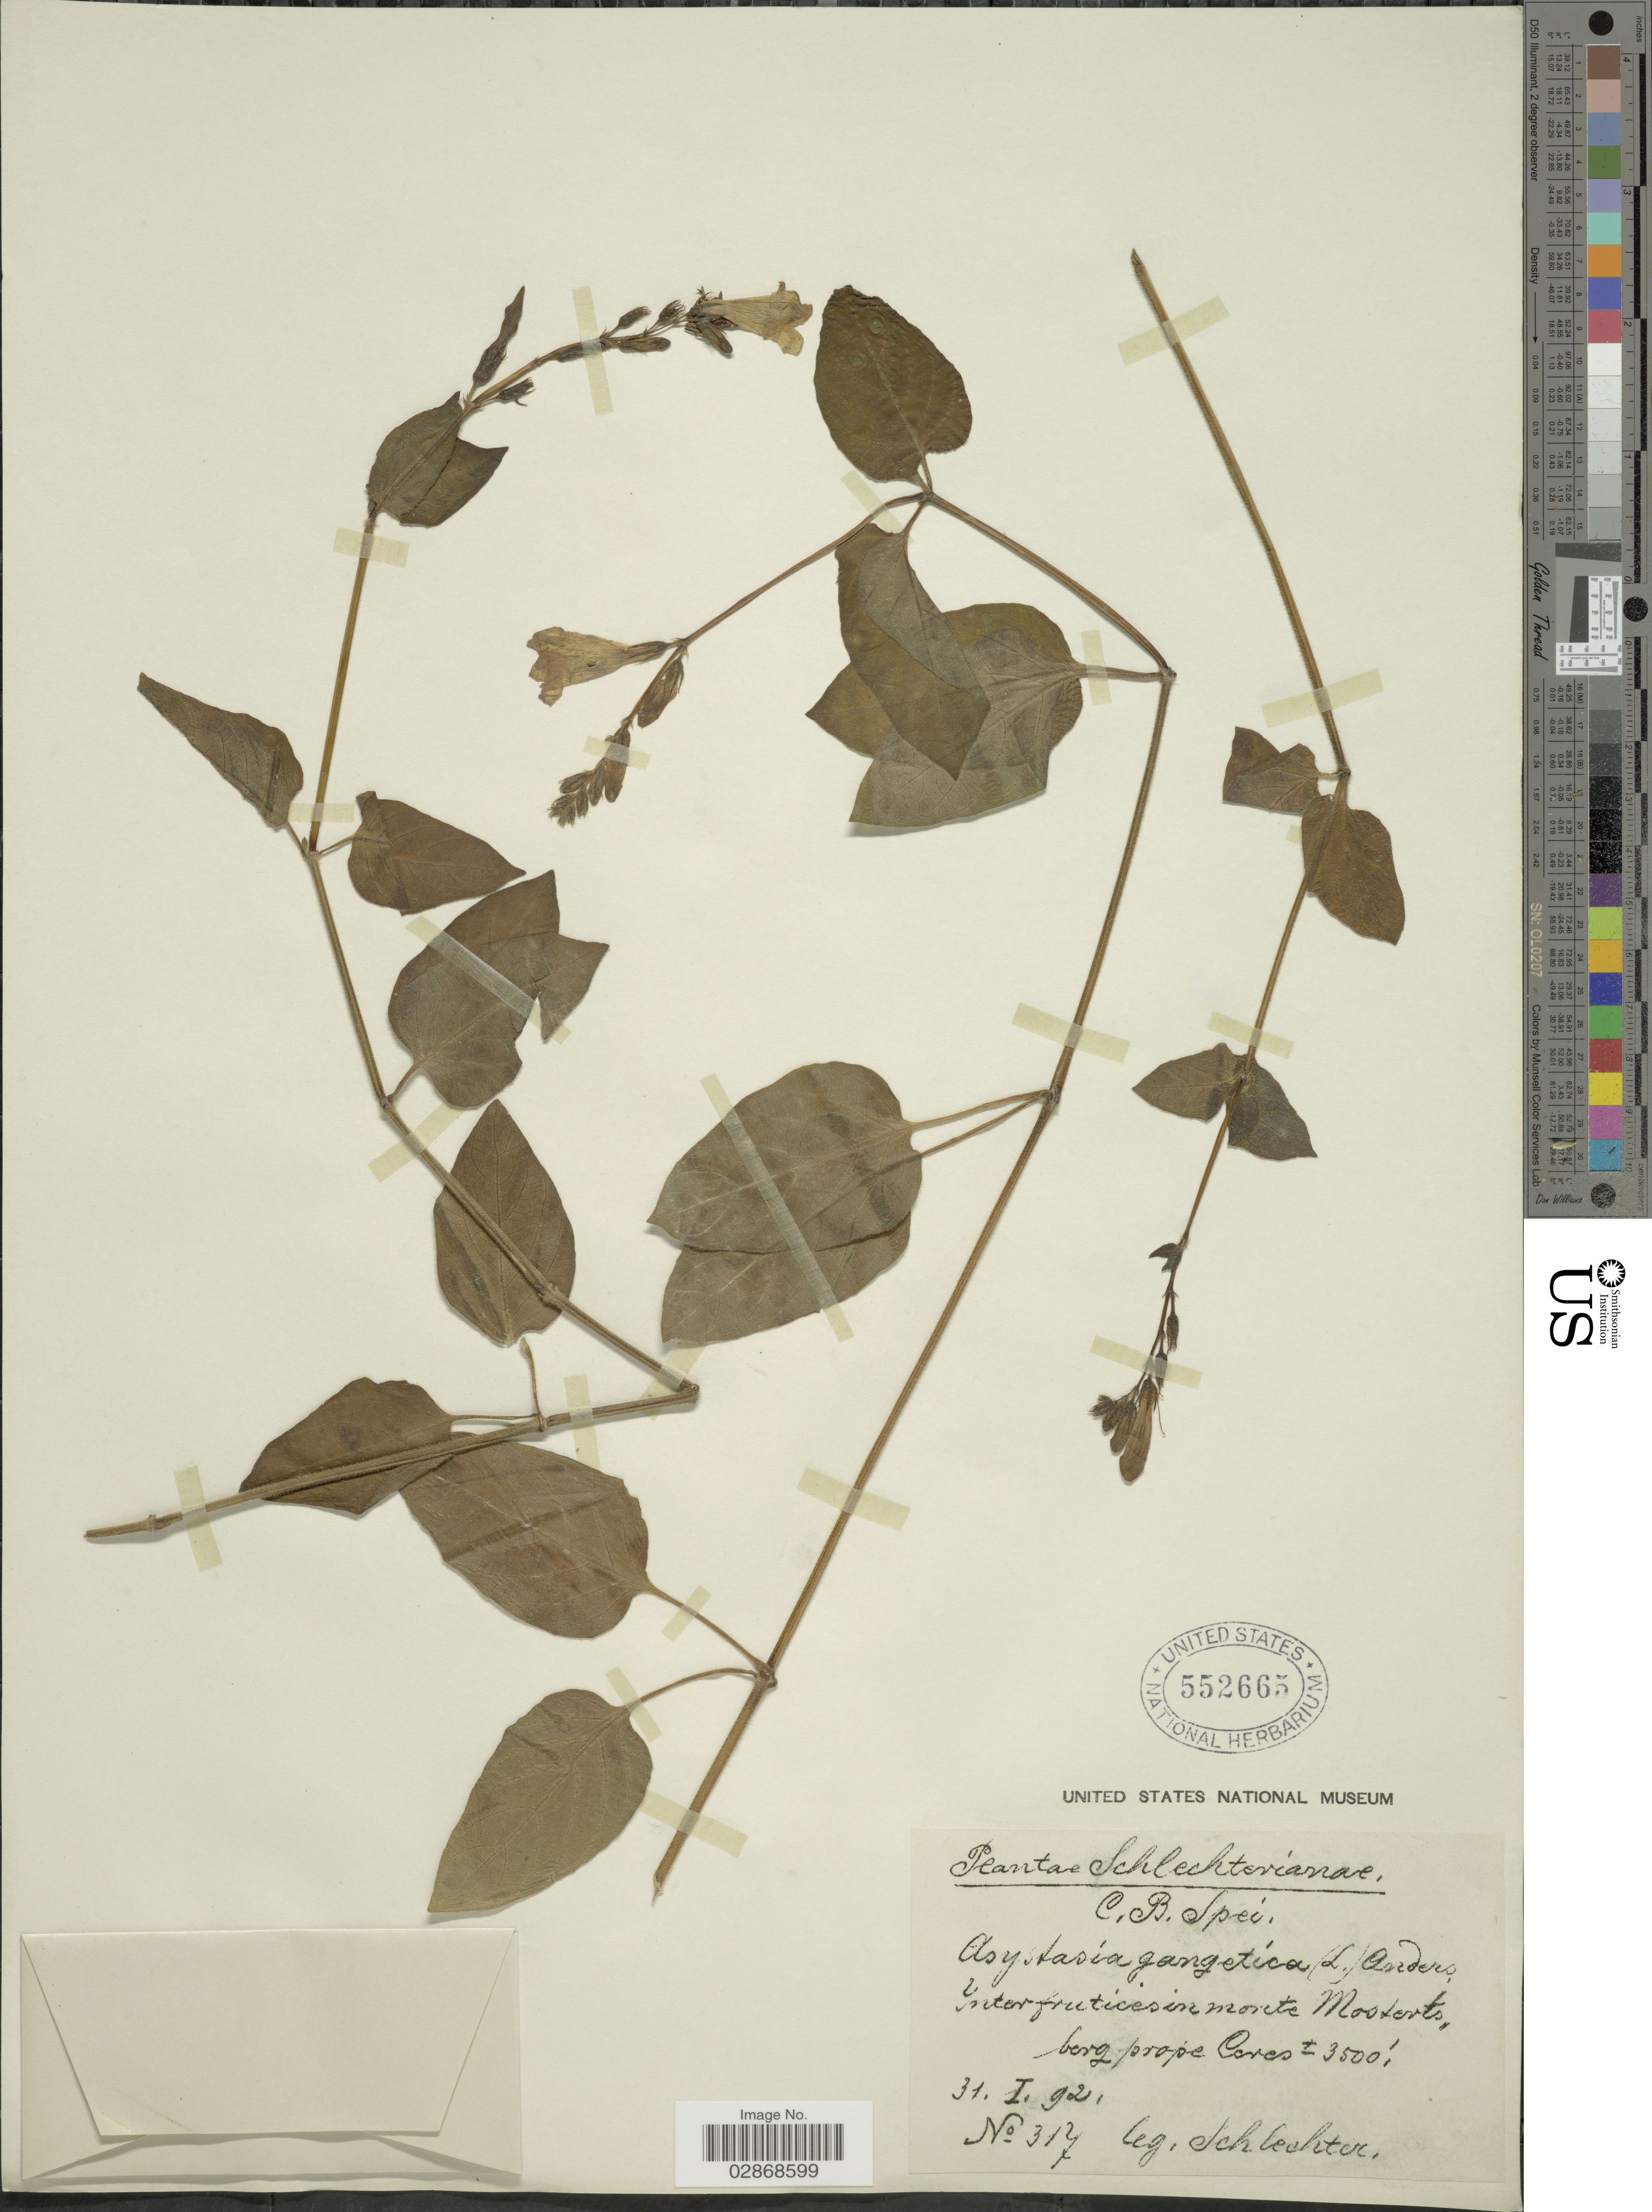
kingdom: Plantae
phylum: Tracheophyta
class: Magnoliopsida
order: Lamiales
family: Acanthaceae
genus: Asystasia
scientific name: Asystasia coromandeliana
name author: Nees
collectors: Schlechter, --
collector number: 317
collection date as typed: Transcribed d/m/y: 31/1/92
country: South Africa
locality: Inter frutices in monte Mosterts, berg prope Ceres.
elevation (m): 1067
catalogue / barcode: US 552665